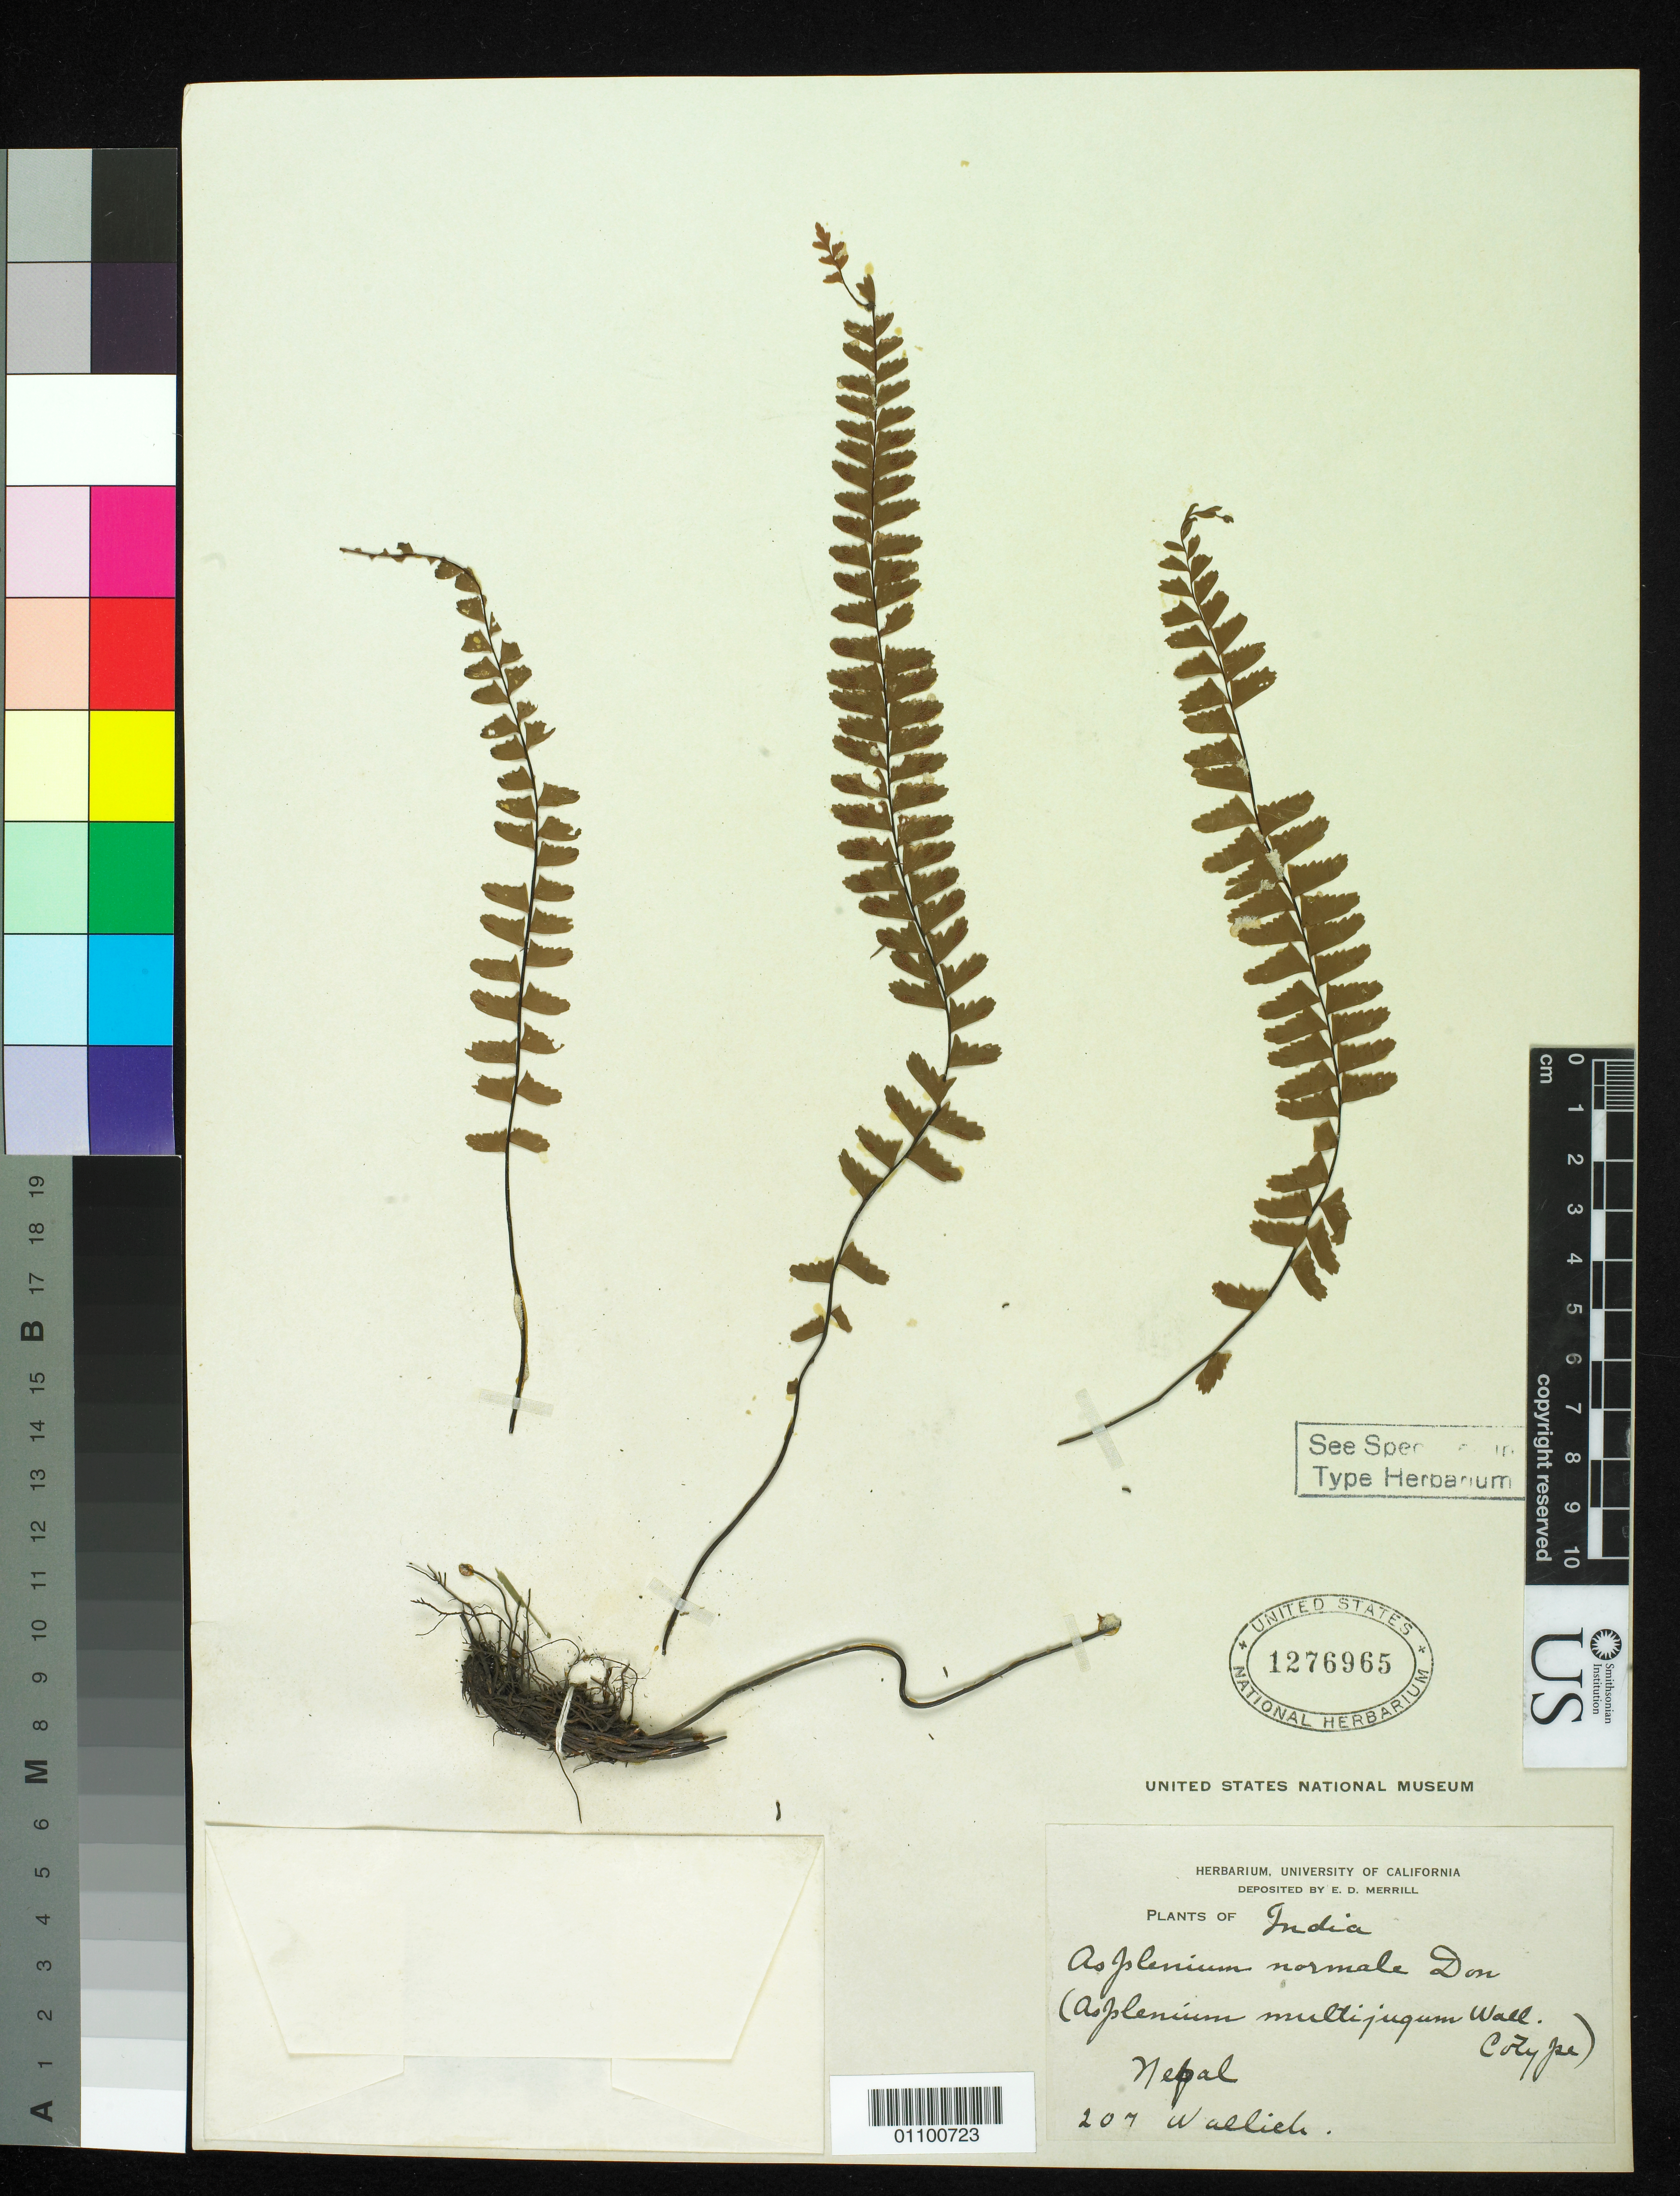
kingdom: Plantae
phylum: Tracheophyta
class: Polypodiopsida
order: Polypodiales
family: Aspleniaceae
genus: Asplenium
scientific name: Asplenium multijugum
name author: Wall. ex Mett.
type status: Isosyntype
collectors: N. Wallich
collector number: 207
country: Nepal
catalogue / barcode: US 1276965